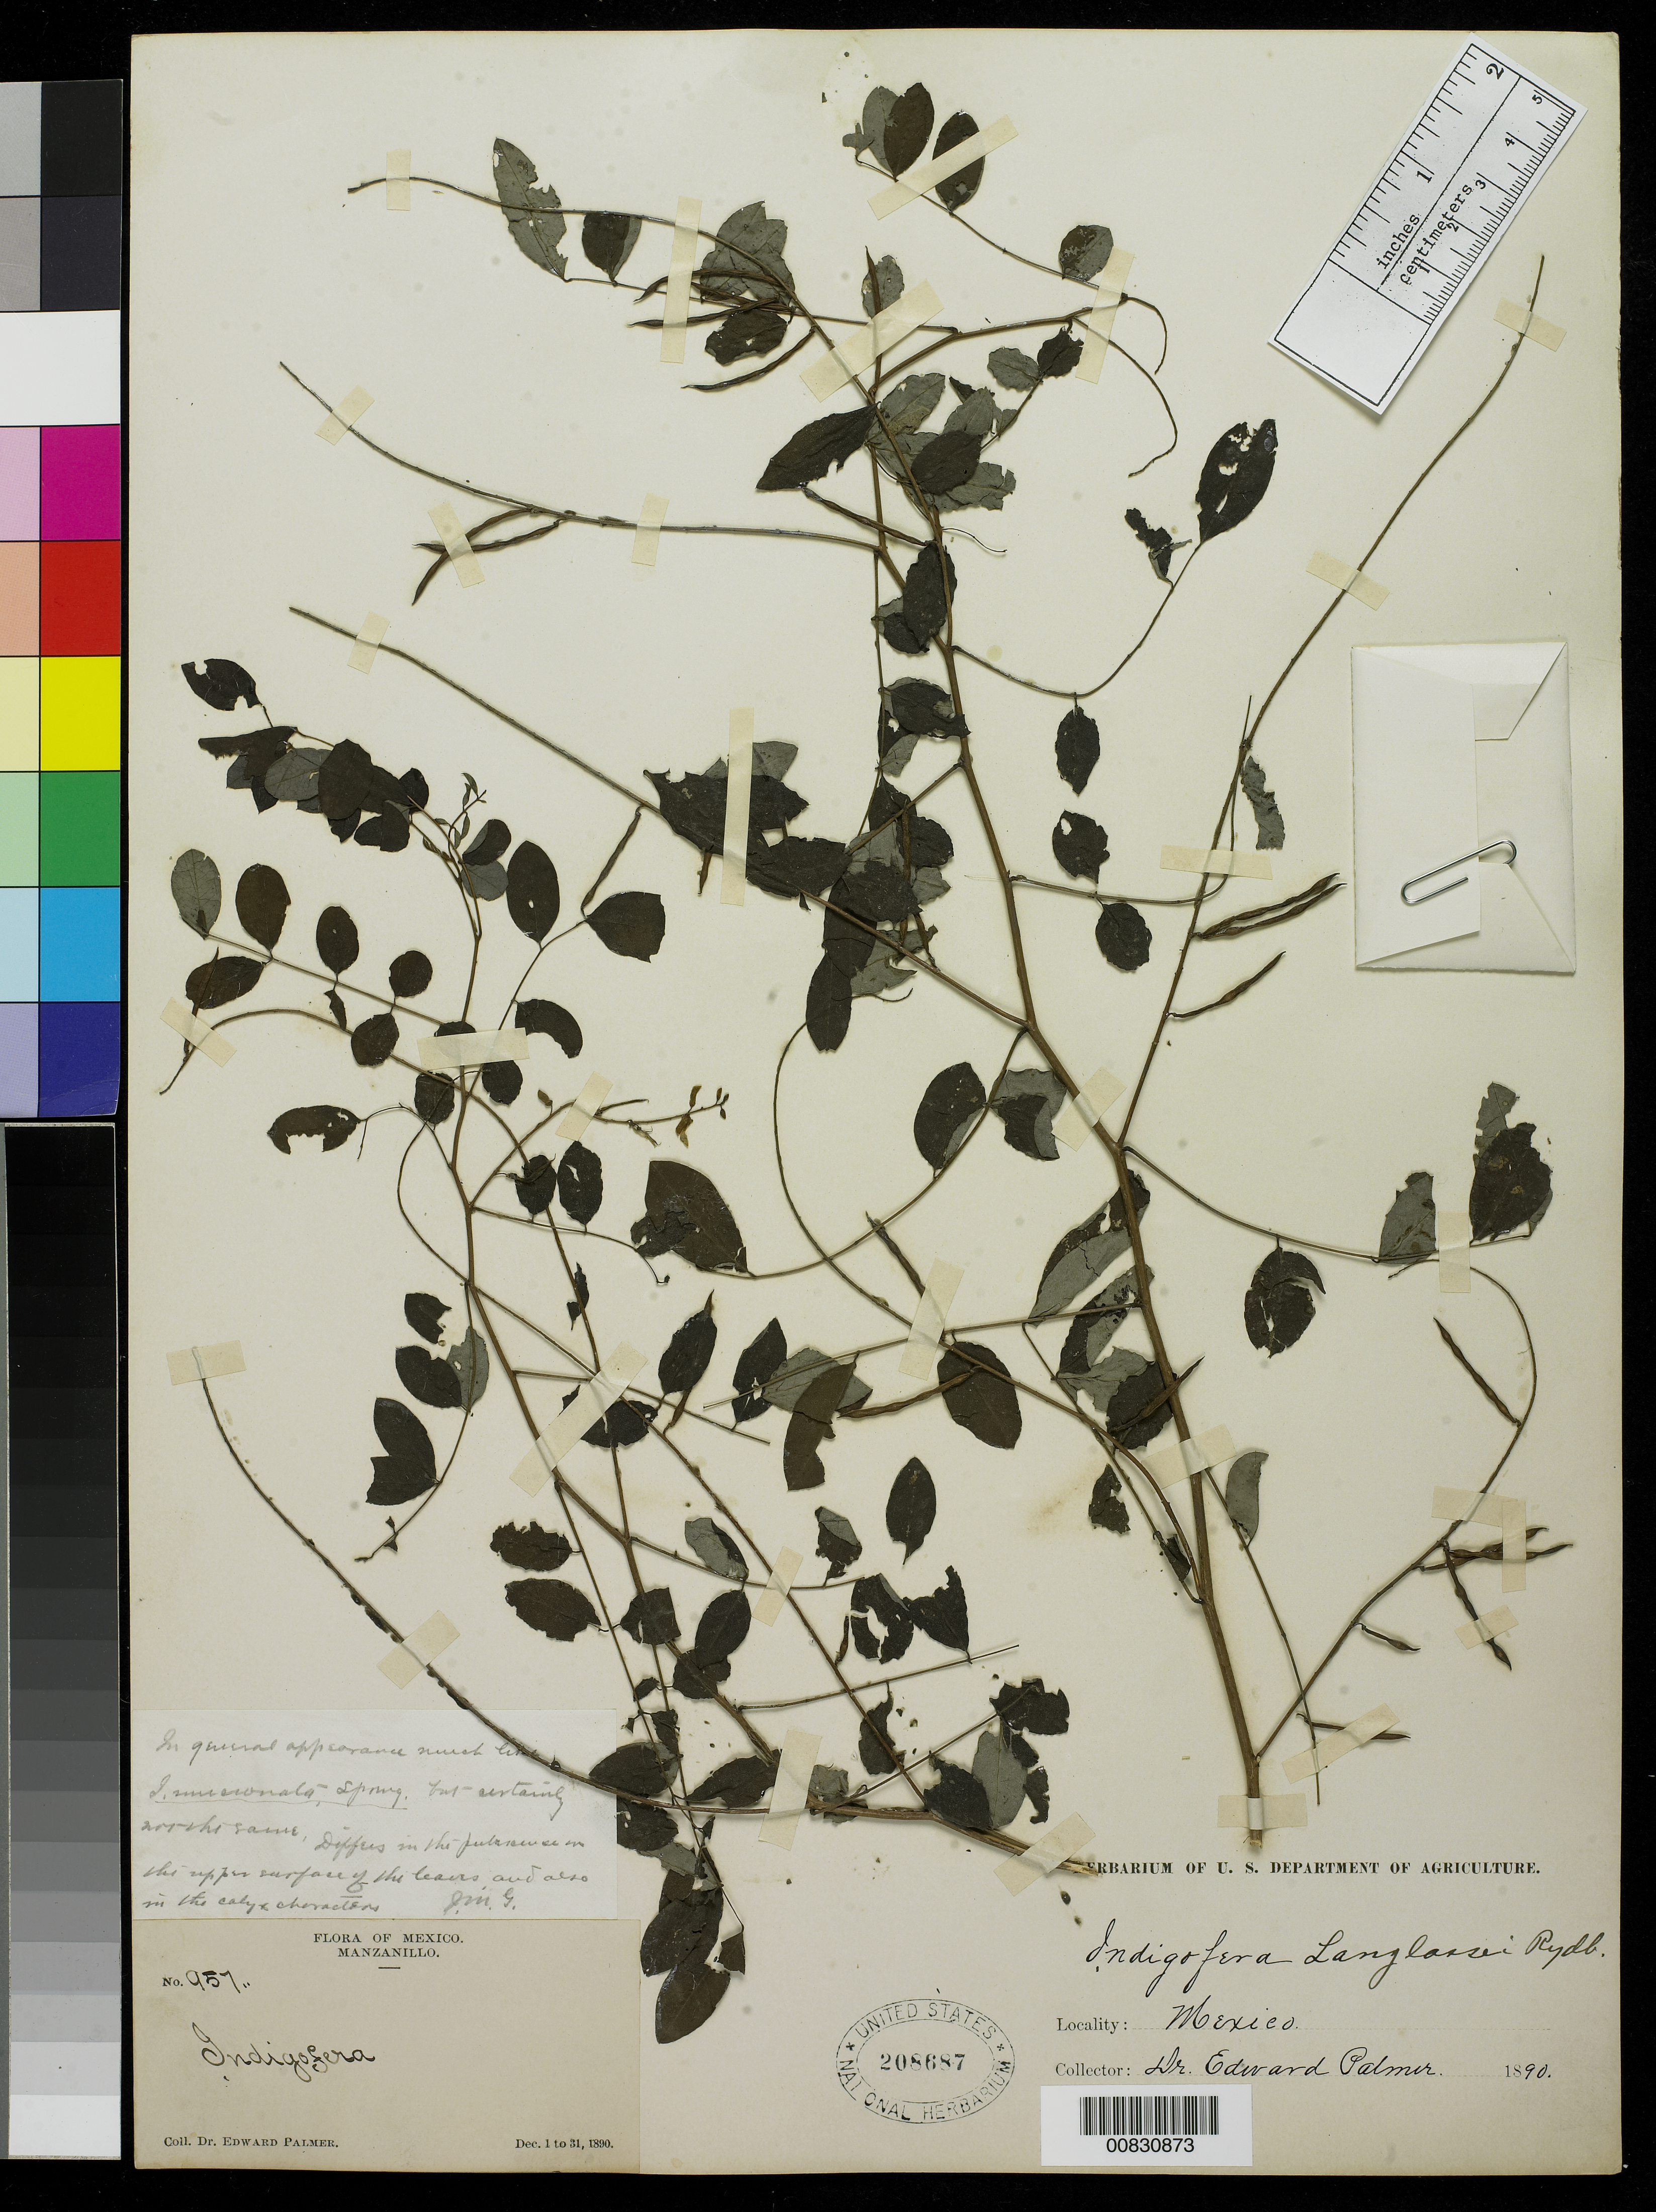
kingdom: Plantae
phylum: Tracheophyta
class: Magnoliopsida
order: Fabales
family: Fabaceae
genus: Indigofera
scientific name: Indigofera langlassei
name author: Rydb.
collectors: E. Palmer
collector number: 957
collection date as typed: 01 Dec 1890 to 31 Dec 1890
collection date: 1890-12-01/1890-12-31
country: Mexico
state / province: Colima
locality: Manzanillo, Colima.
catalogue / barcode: US 208687